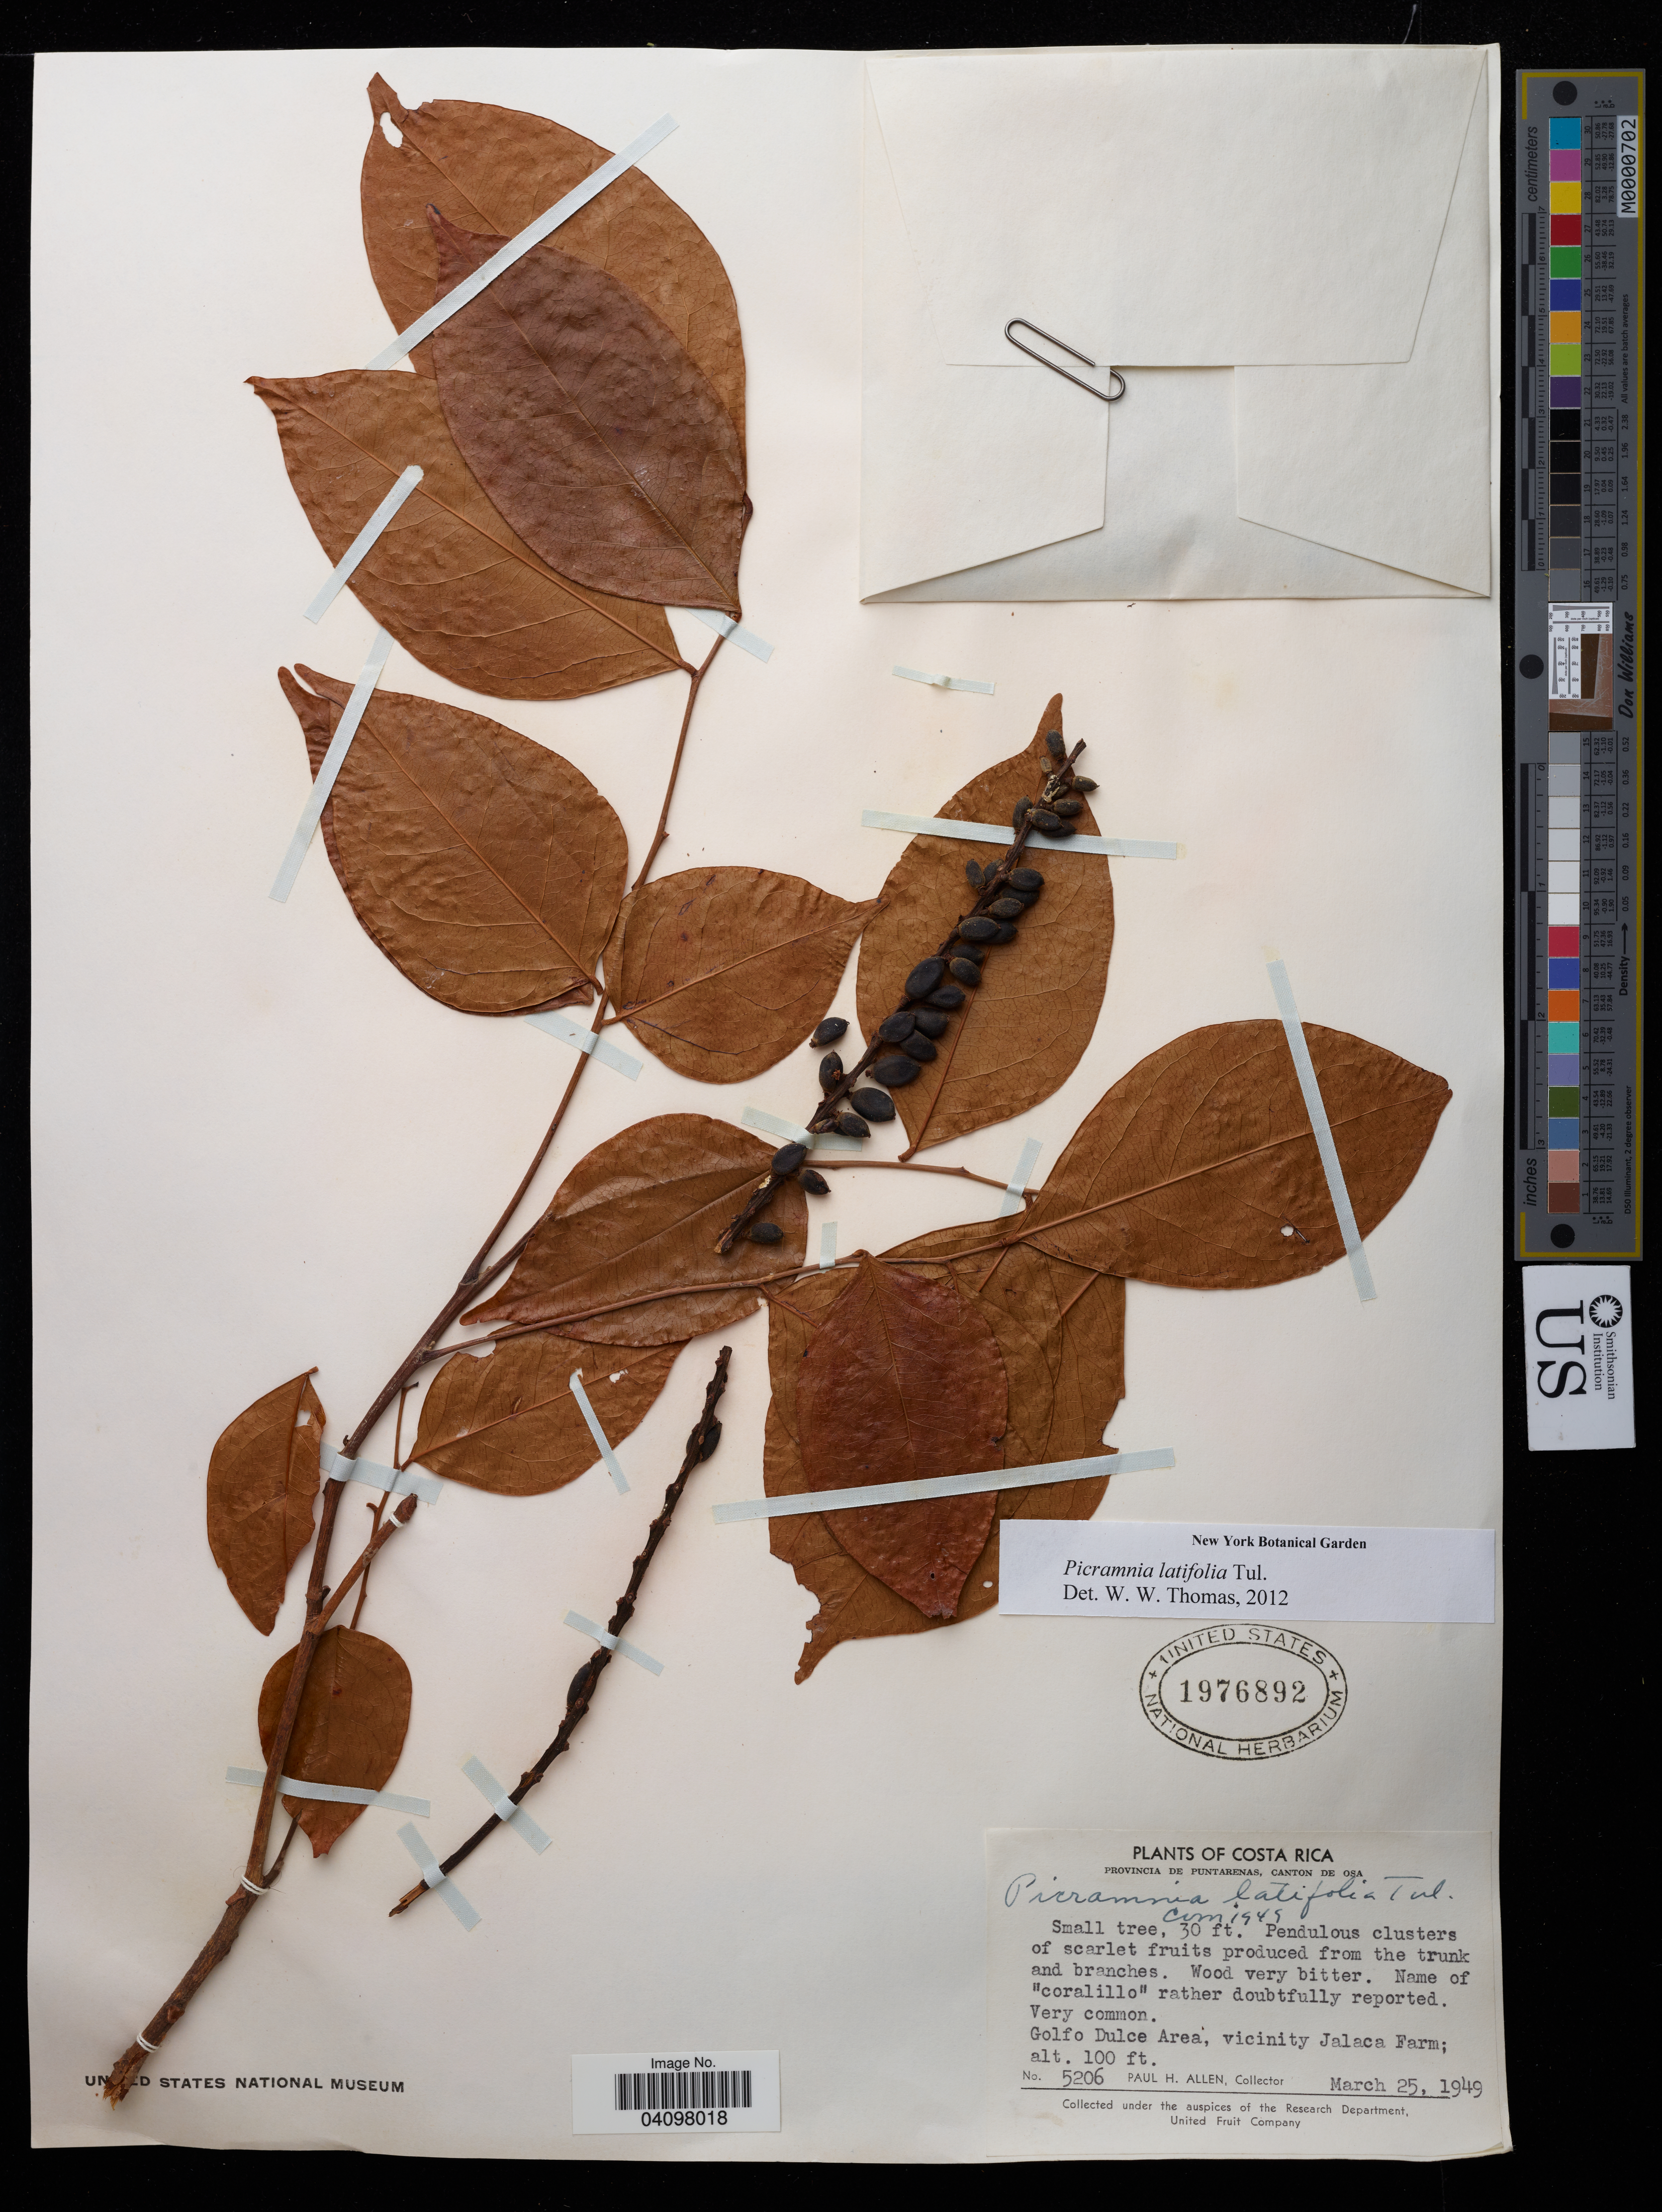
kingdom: Plantae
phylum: Tracheophyta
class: Magnoliopsida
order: Picramniales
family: Picramniaceae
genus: Picramnia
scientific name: Picramnia latifolia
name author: Tul.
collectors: P. H. Allen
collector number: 5206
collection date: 1949-03-25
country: Costa Rica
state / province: Puntarenas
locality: Danton de Osa. Golfo Dulce Area, vicinity Jalaca Farm.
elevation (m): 30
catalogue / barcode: US 1976892